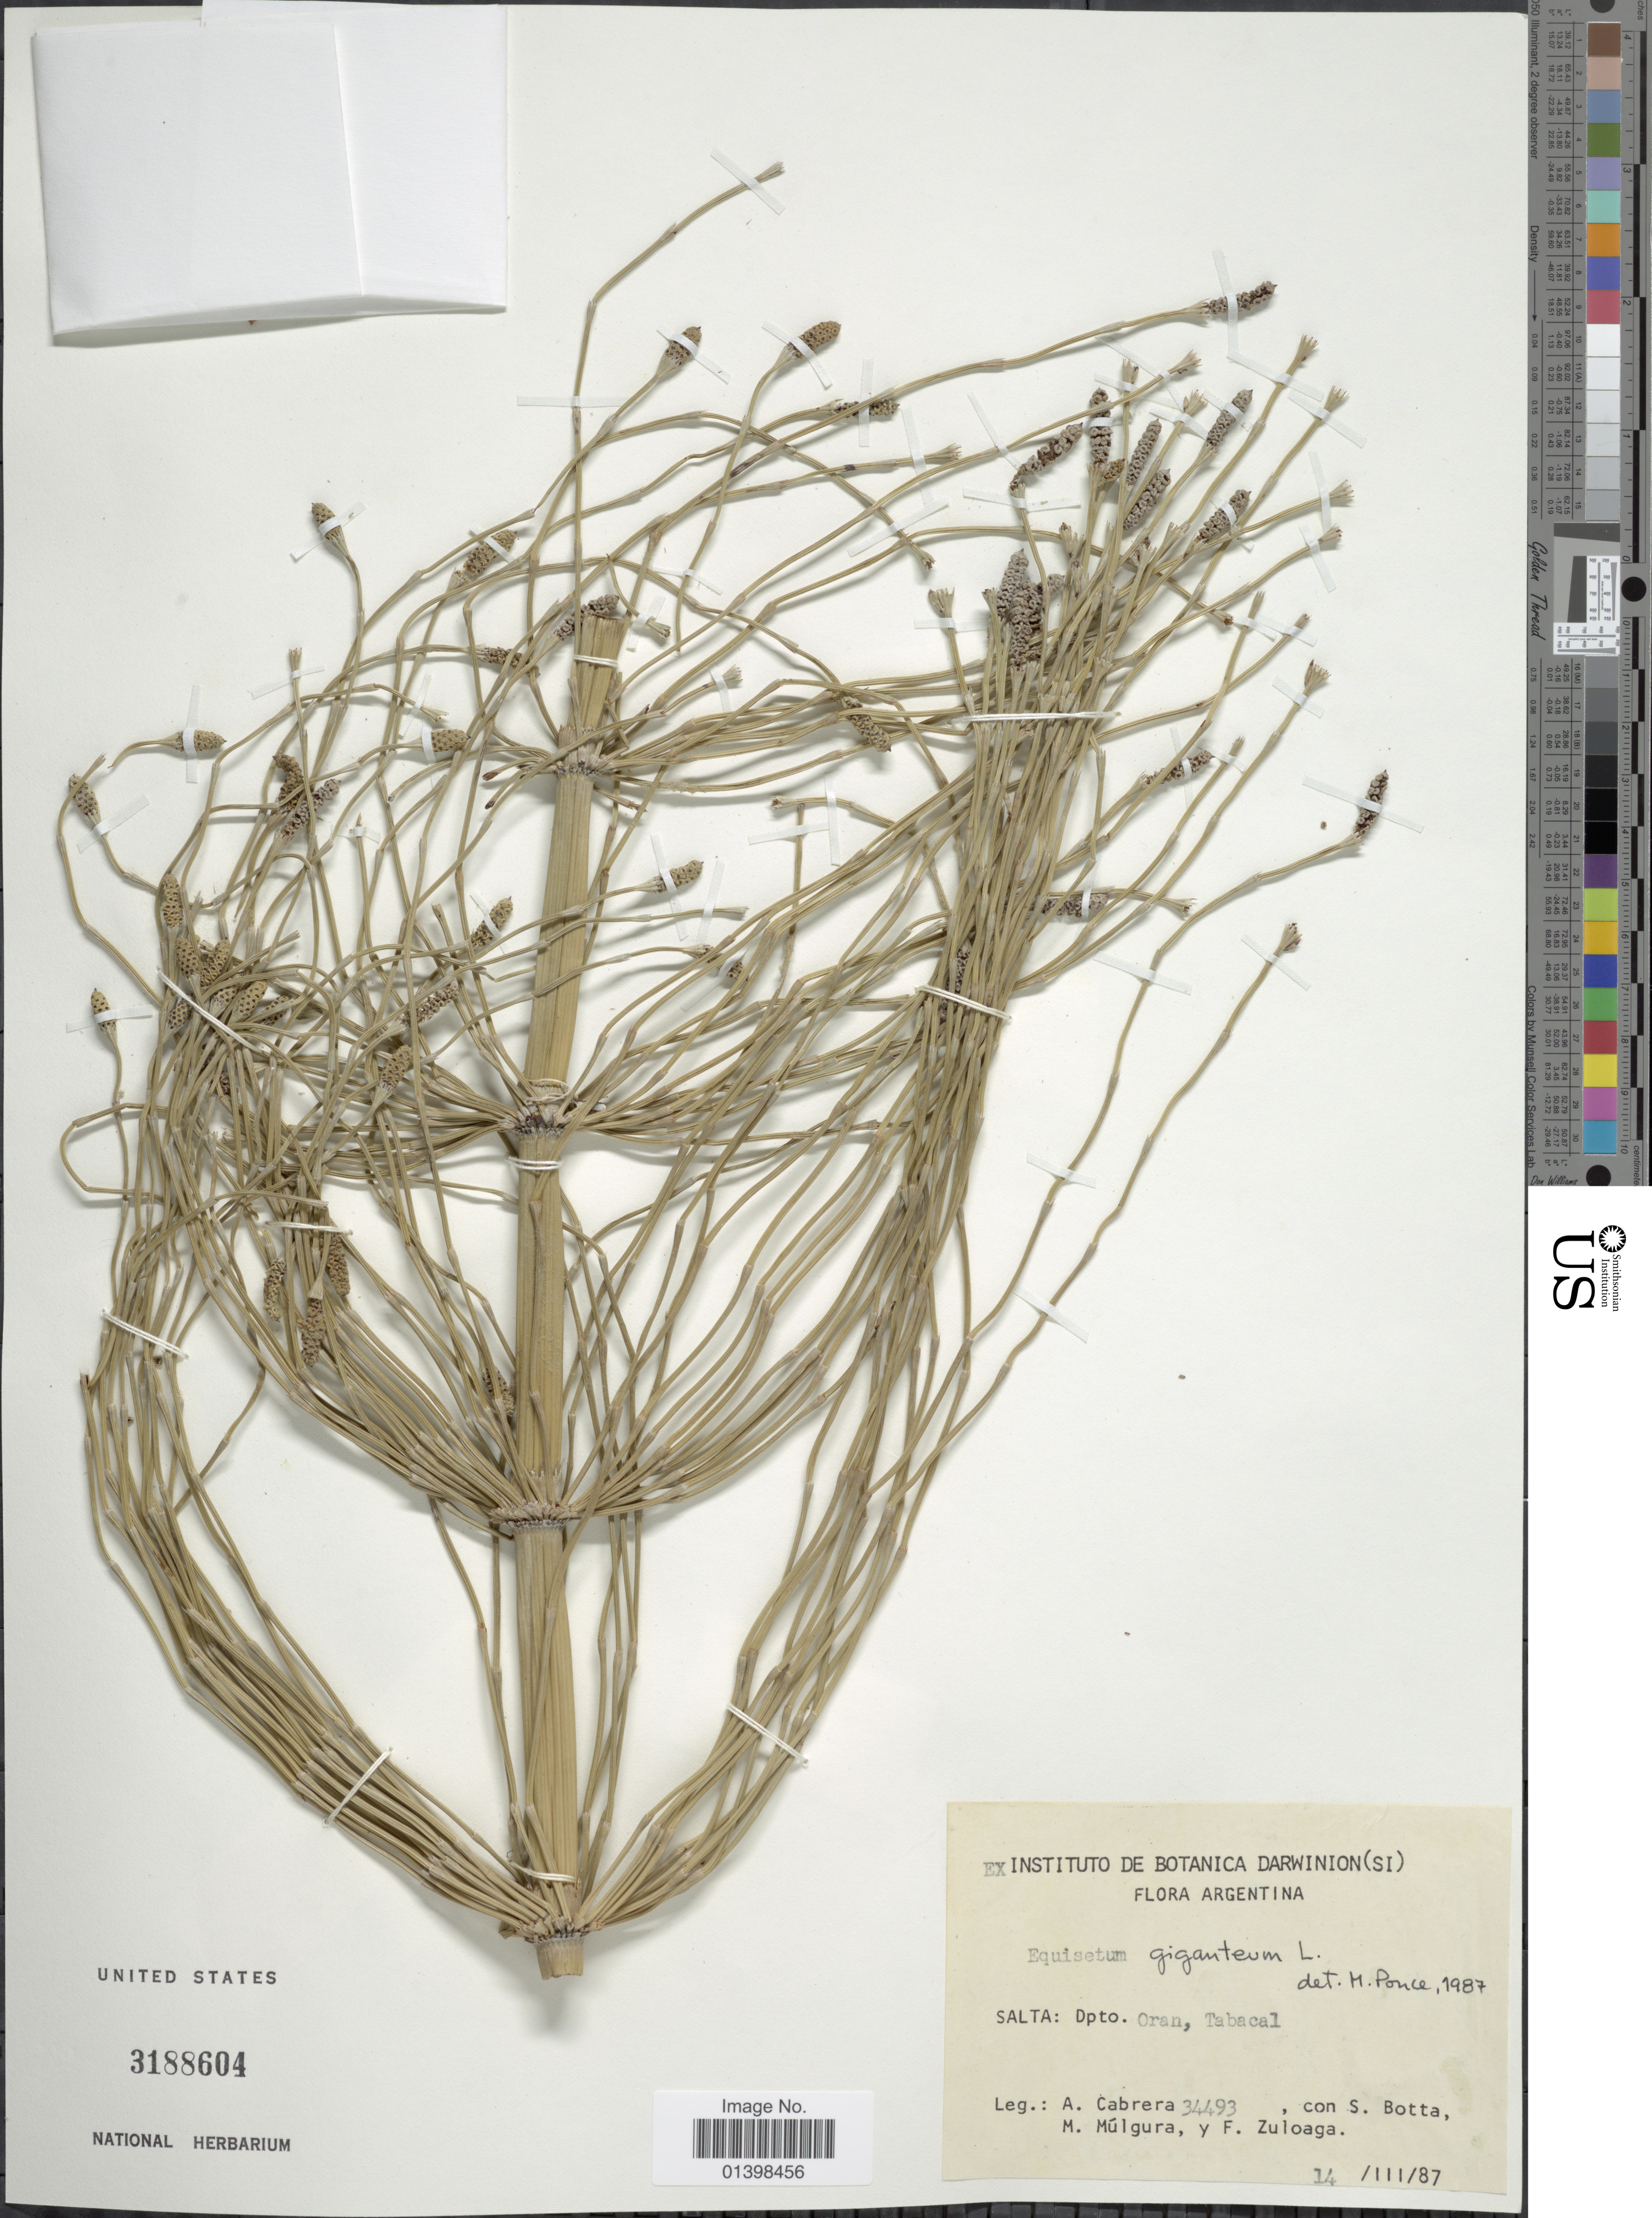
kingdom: Plantae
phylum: Tracheophyta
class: Polypodiopsida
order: Equisetales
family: Equisetaceae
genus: Equisetum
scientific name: Equisetum giganteum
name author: L.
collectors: A. Cabrera, S. Botta, M. Múlgura & F. Zuloaga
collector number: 34493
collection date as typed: Transcribed d/m/y: 14/3/87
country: Argentina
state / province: Salta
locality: Dpto Oram, Tabacal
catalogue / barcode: US 3188604